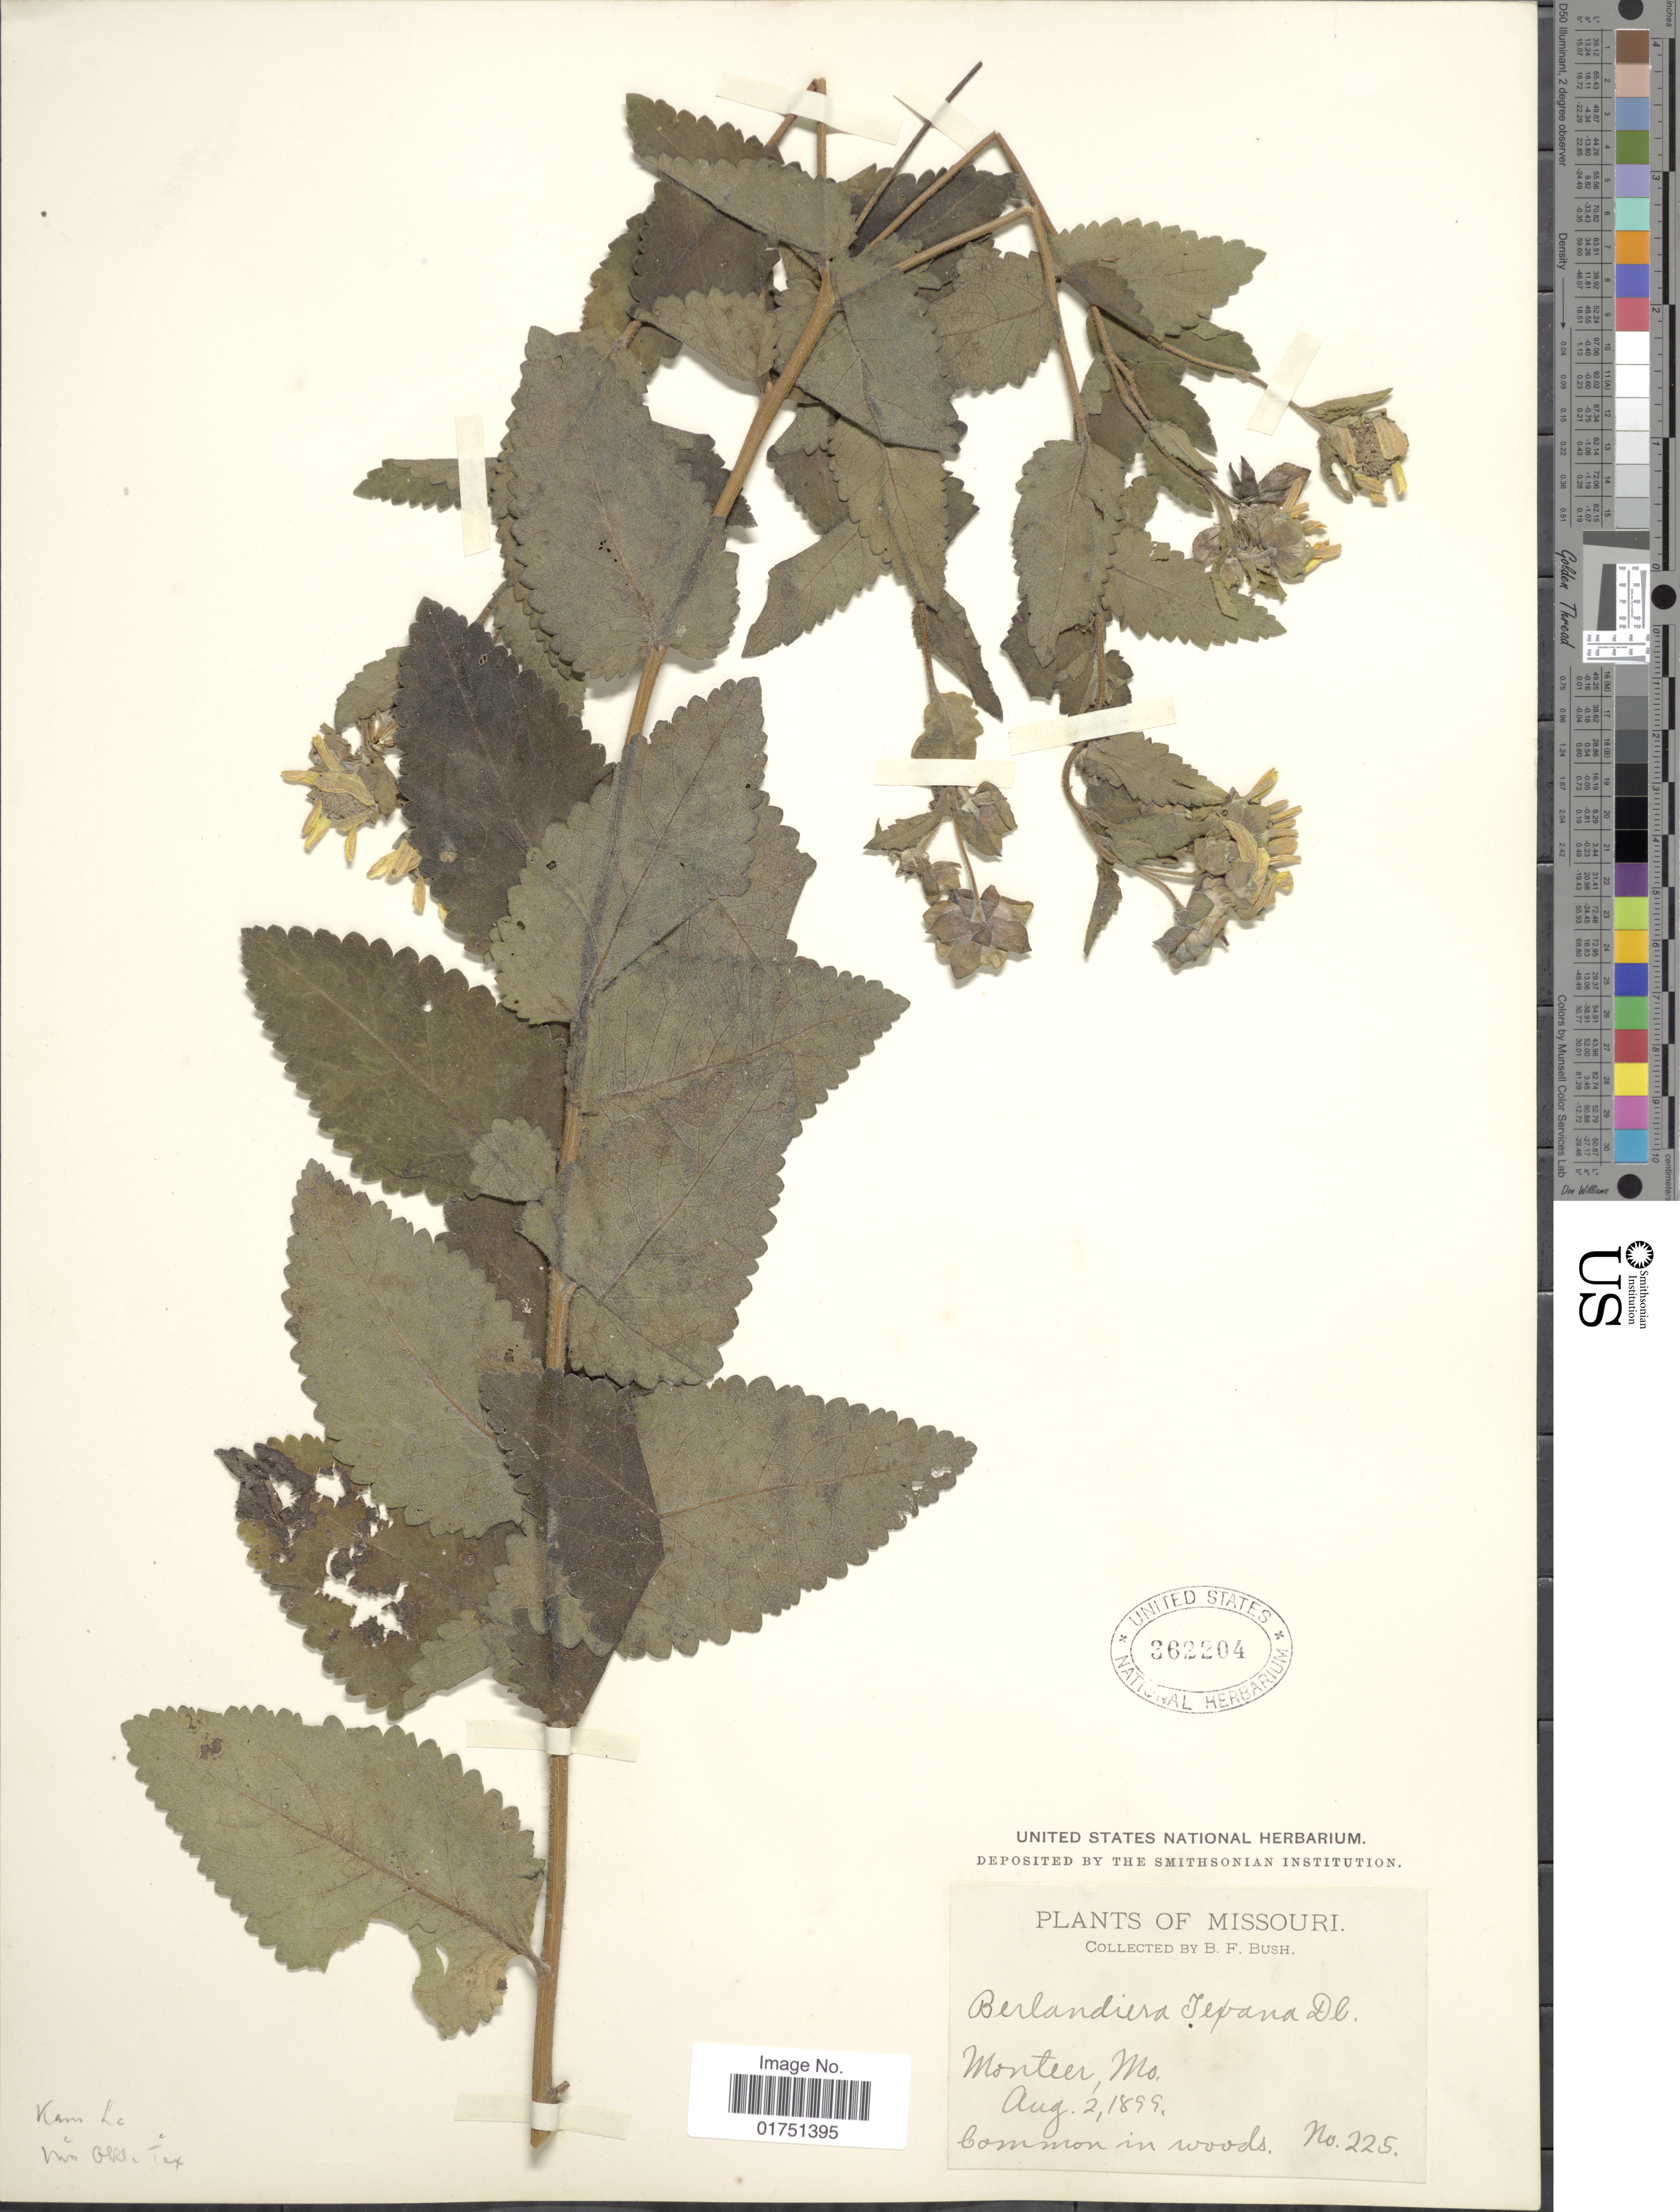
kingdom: Plantae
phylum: Tracheophyta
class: Magnoliopsida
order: Asterales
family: Asteraceae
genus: Berlandiera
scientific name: Berlandiera texana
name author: DC.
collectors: B. F. Bush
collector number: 225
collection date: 1899-08-02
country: United States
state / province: Missouri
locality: Monteer, Mo.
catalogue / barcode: US 362204